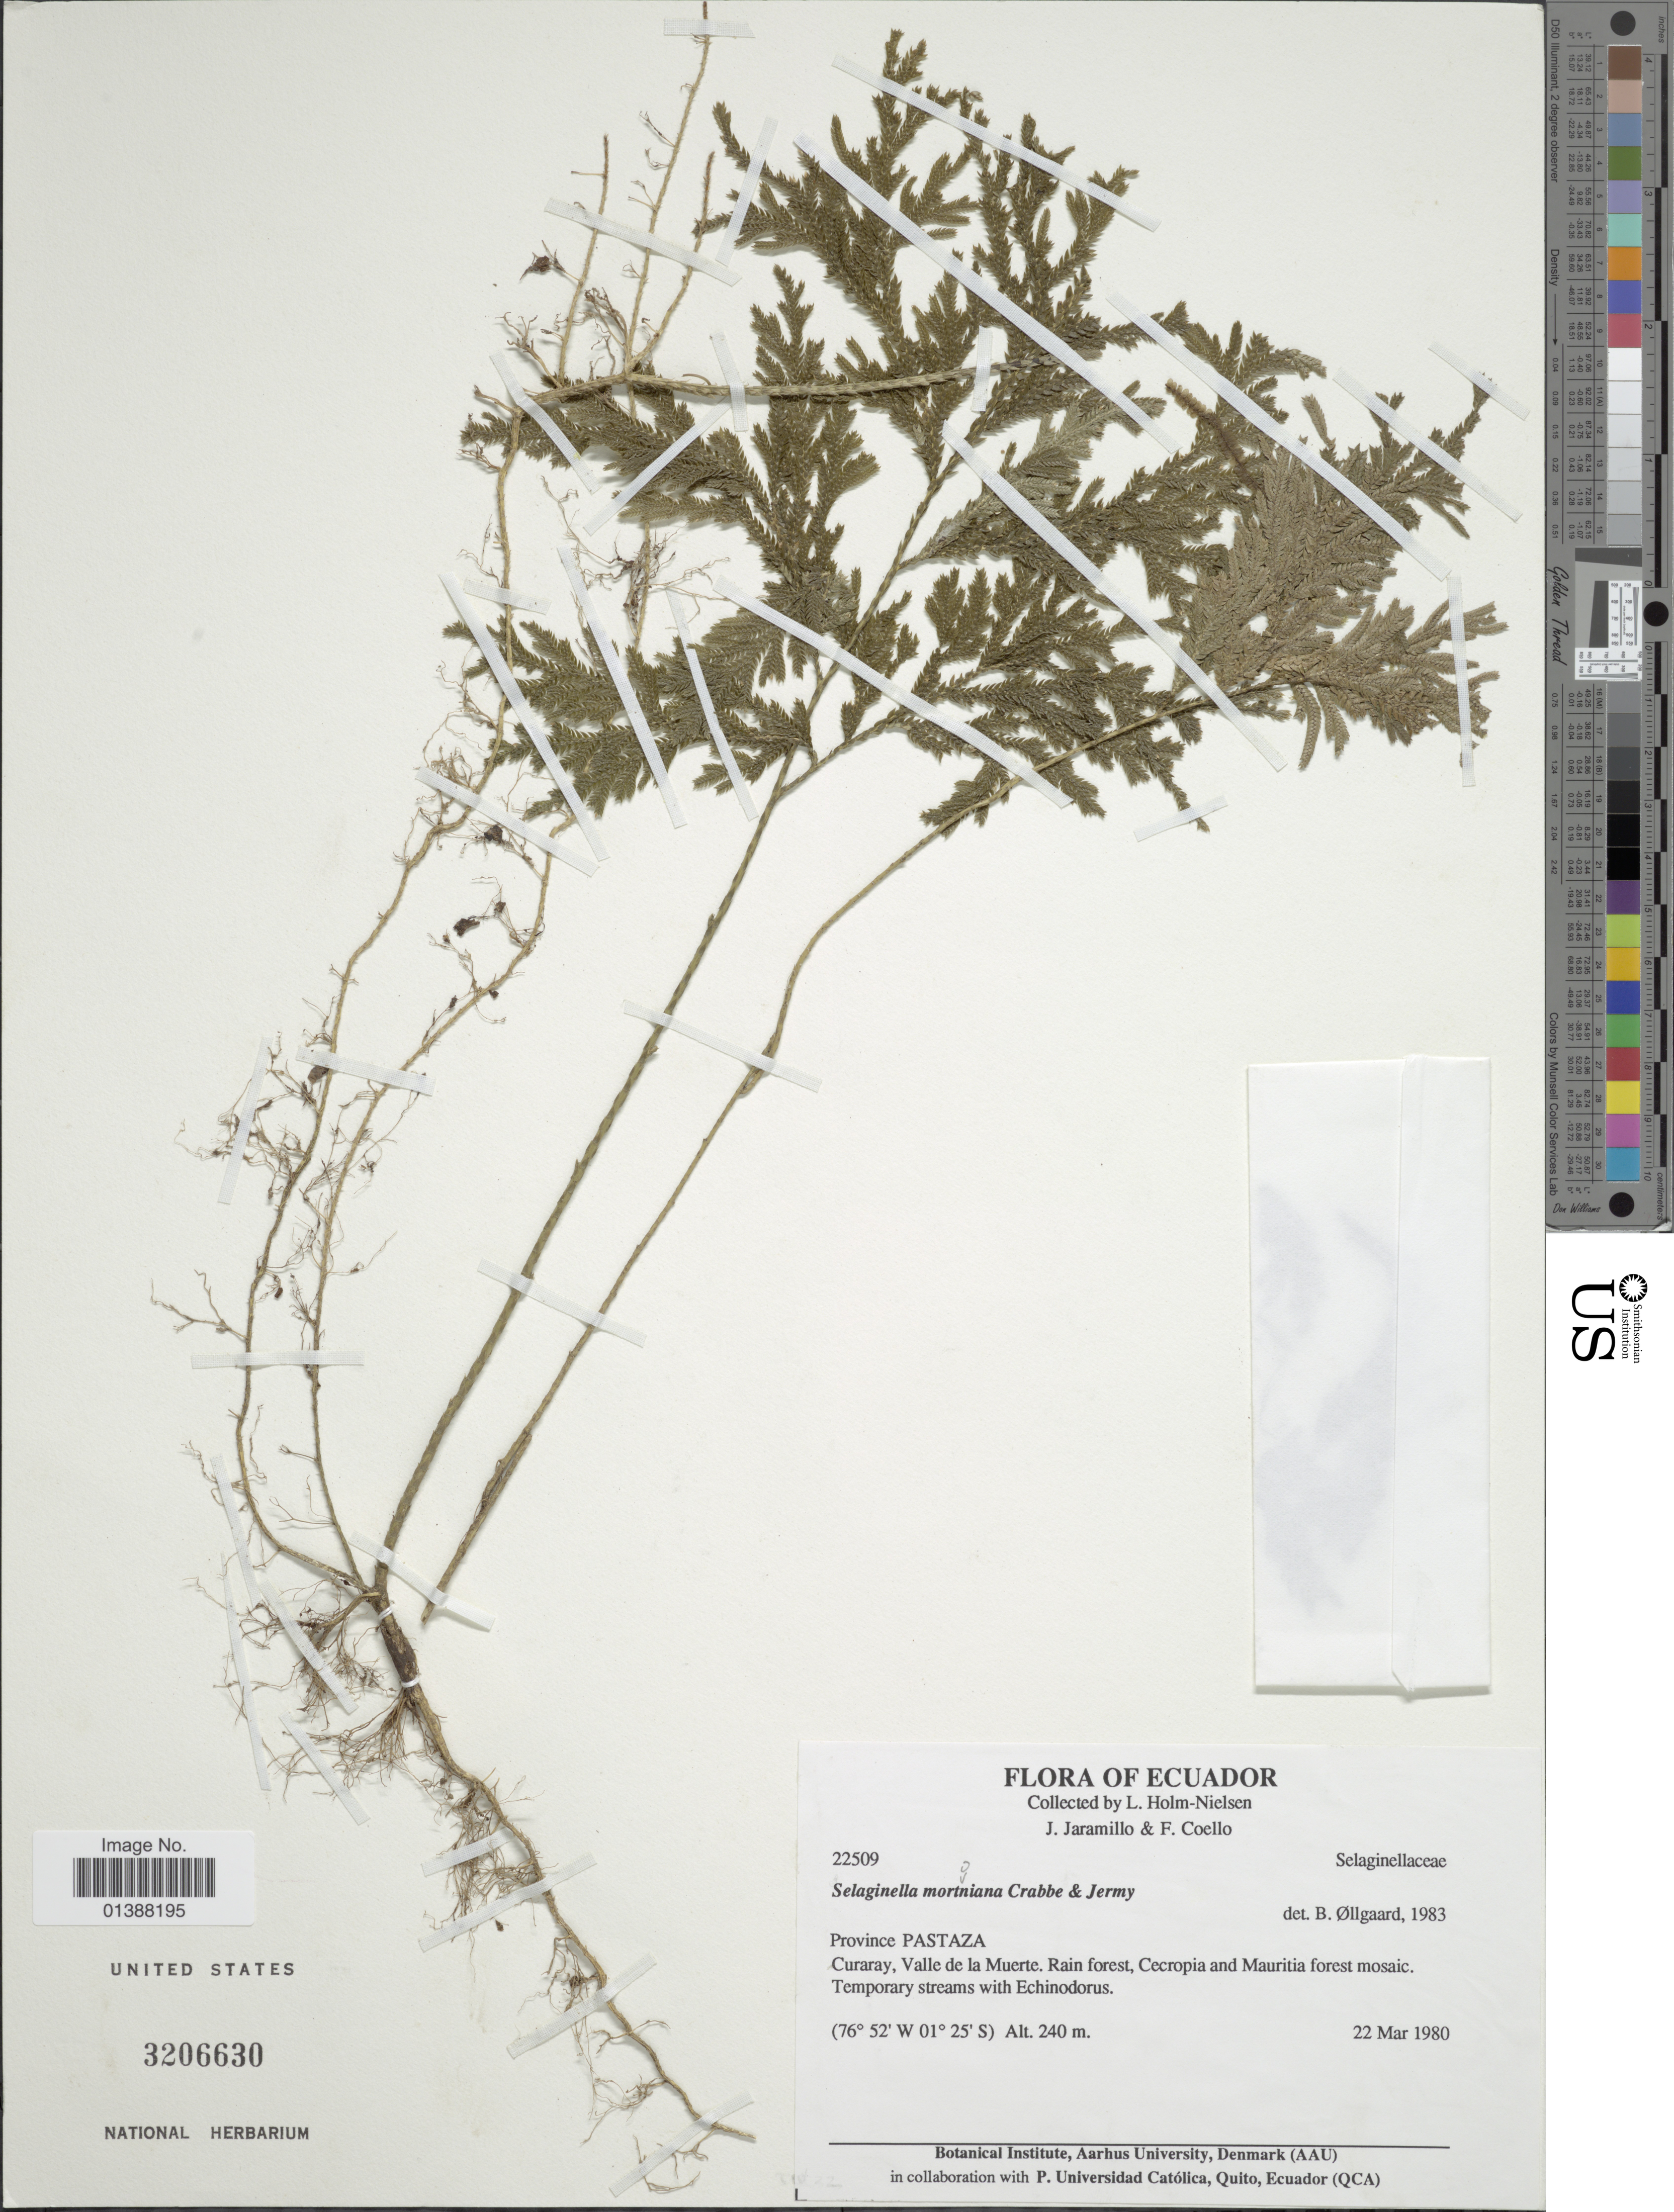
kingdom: Plantae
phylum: Tracheophyta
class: Lycopodiopsida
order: Selaginellales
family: Selaginellaceae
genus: Selaginella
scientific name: Selaginella mortoniana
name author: Crabbe & Jermy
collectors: L. B. Holm-Nielsen, J. Jaramillo & F. Coello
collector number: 22509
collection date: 1980-03-22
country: Ecuador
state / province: Pastaza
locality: Province Pastaza, Curaray, Valle de la Muerte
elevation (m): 240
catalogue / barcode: US 3206630